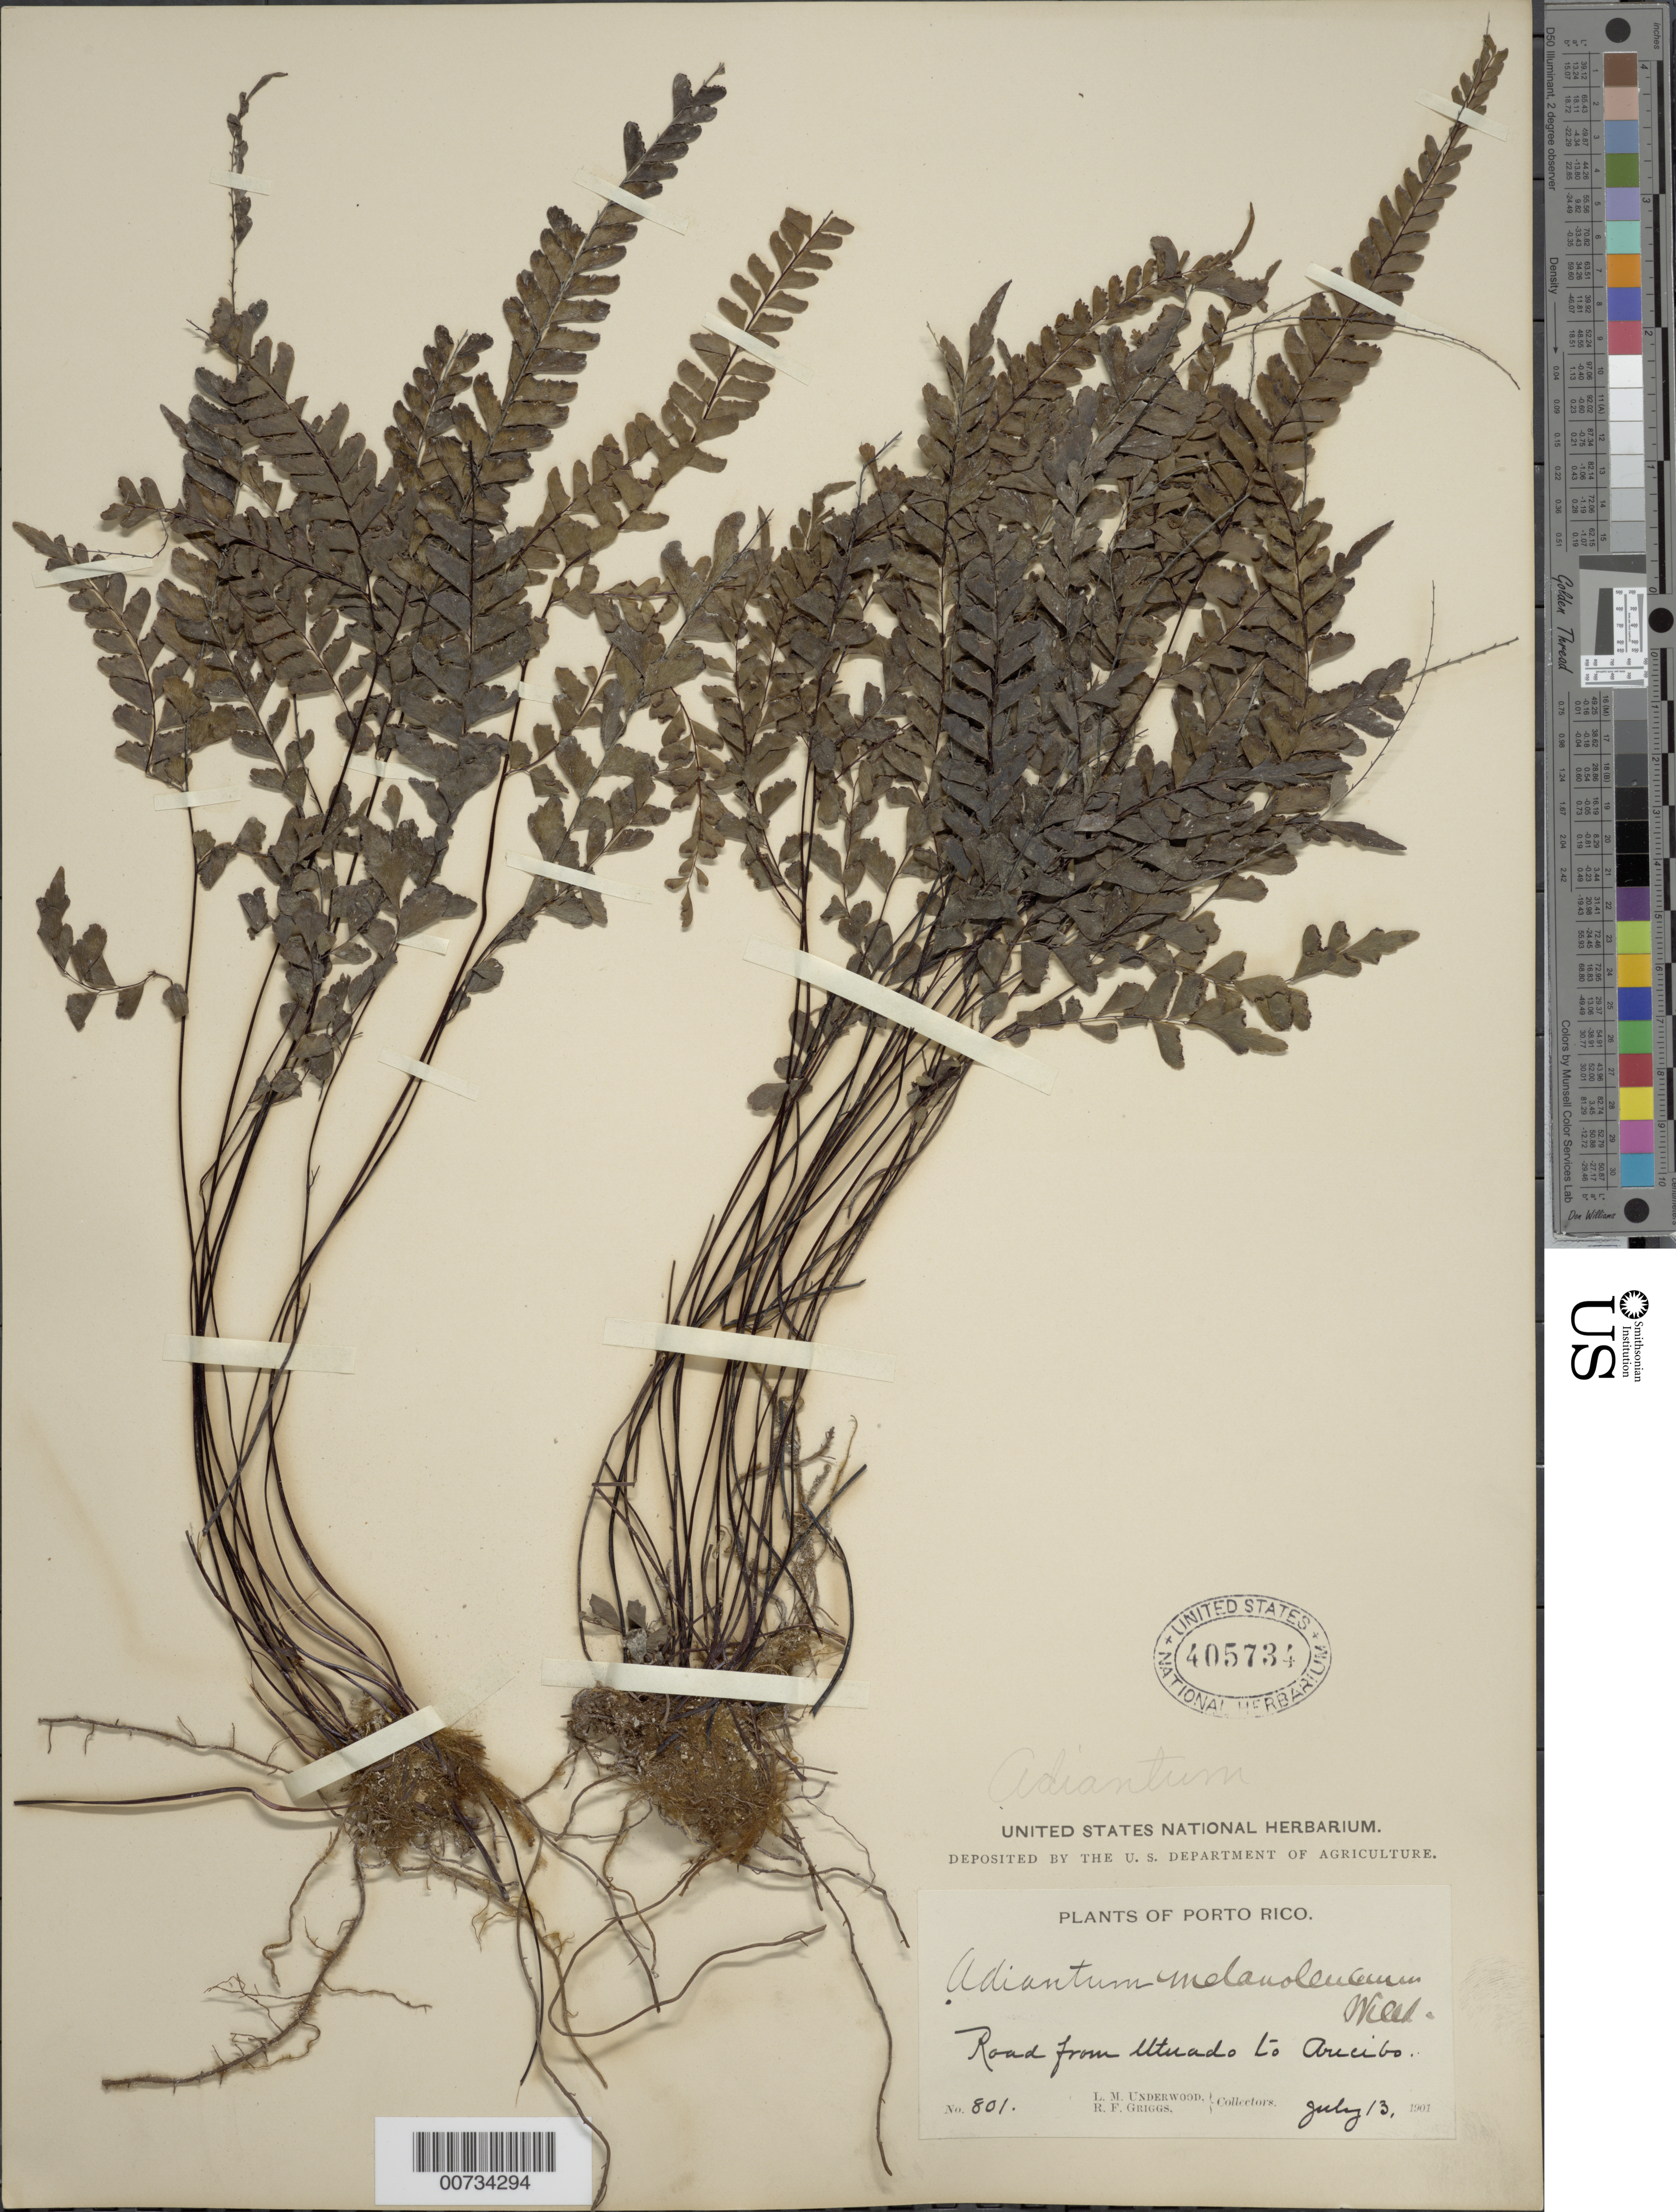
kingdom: Plantae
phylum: Tracheophyta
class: Polypodiopsida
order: Polypodiales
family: Pteridaceae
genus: Adiantum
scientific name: Adiantum melanoleucum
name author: Willd.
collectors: L. M. Underwood & R. F. Griggs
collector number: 801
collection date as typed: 13 Jul 1901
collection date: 1901-07-13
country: Puerto Rico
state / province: Arecibo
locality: Utuado to Arecibo, Road from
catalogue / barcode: US 405734